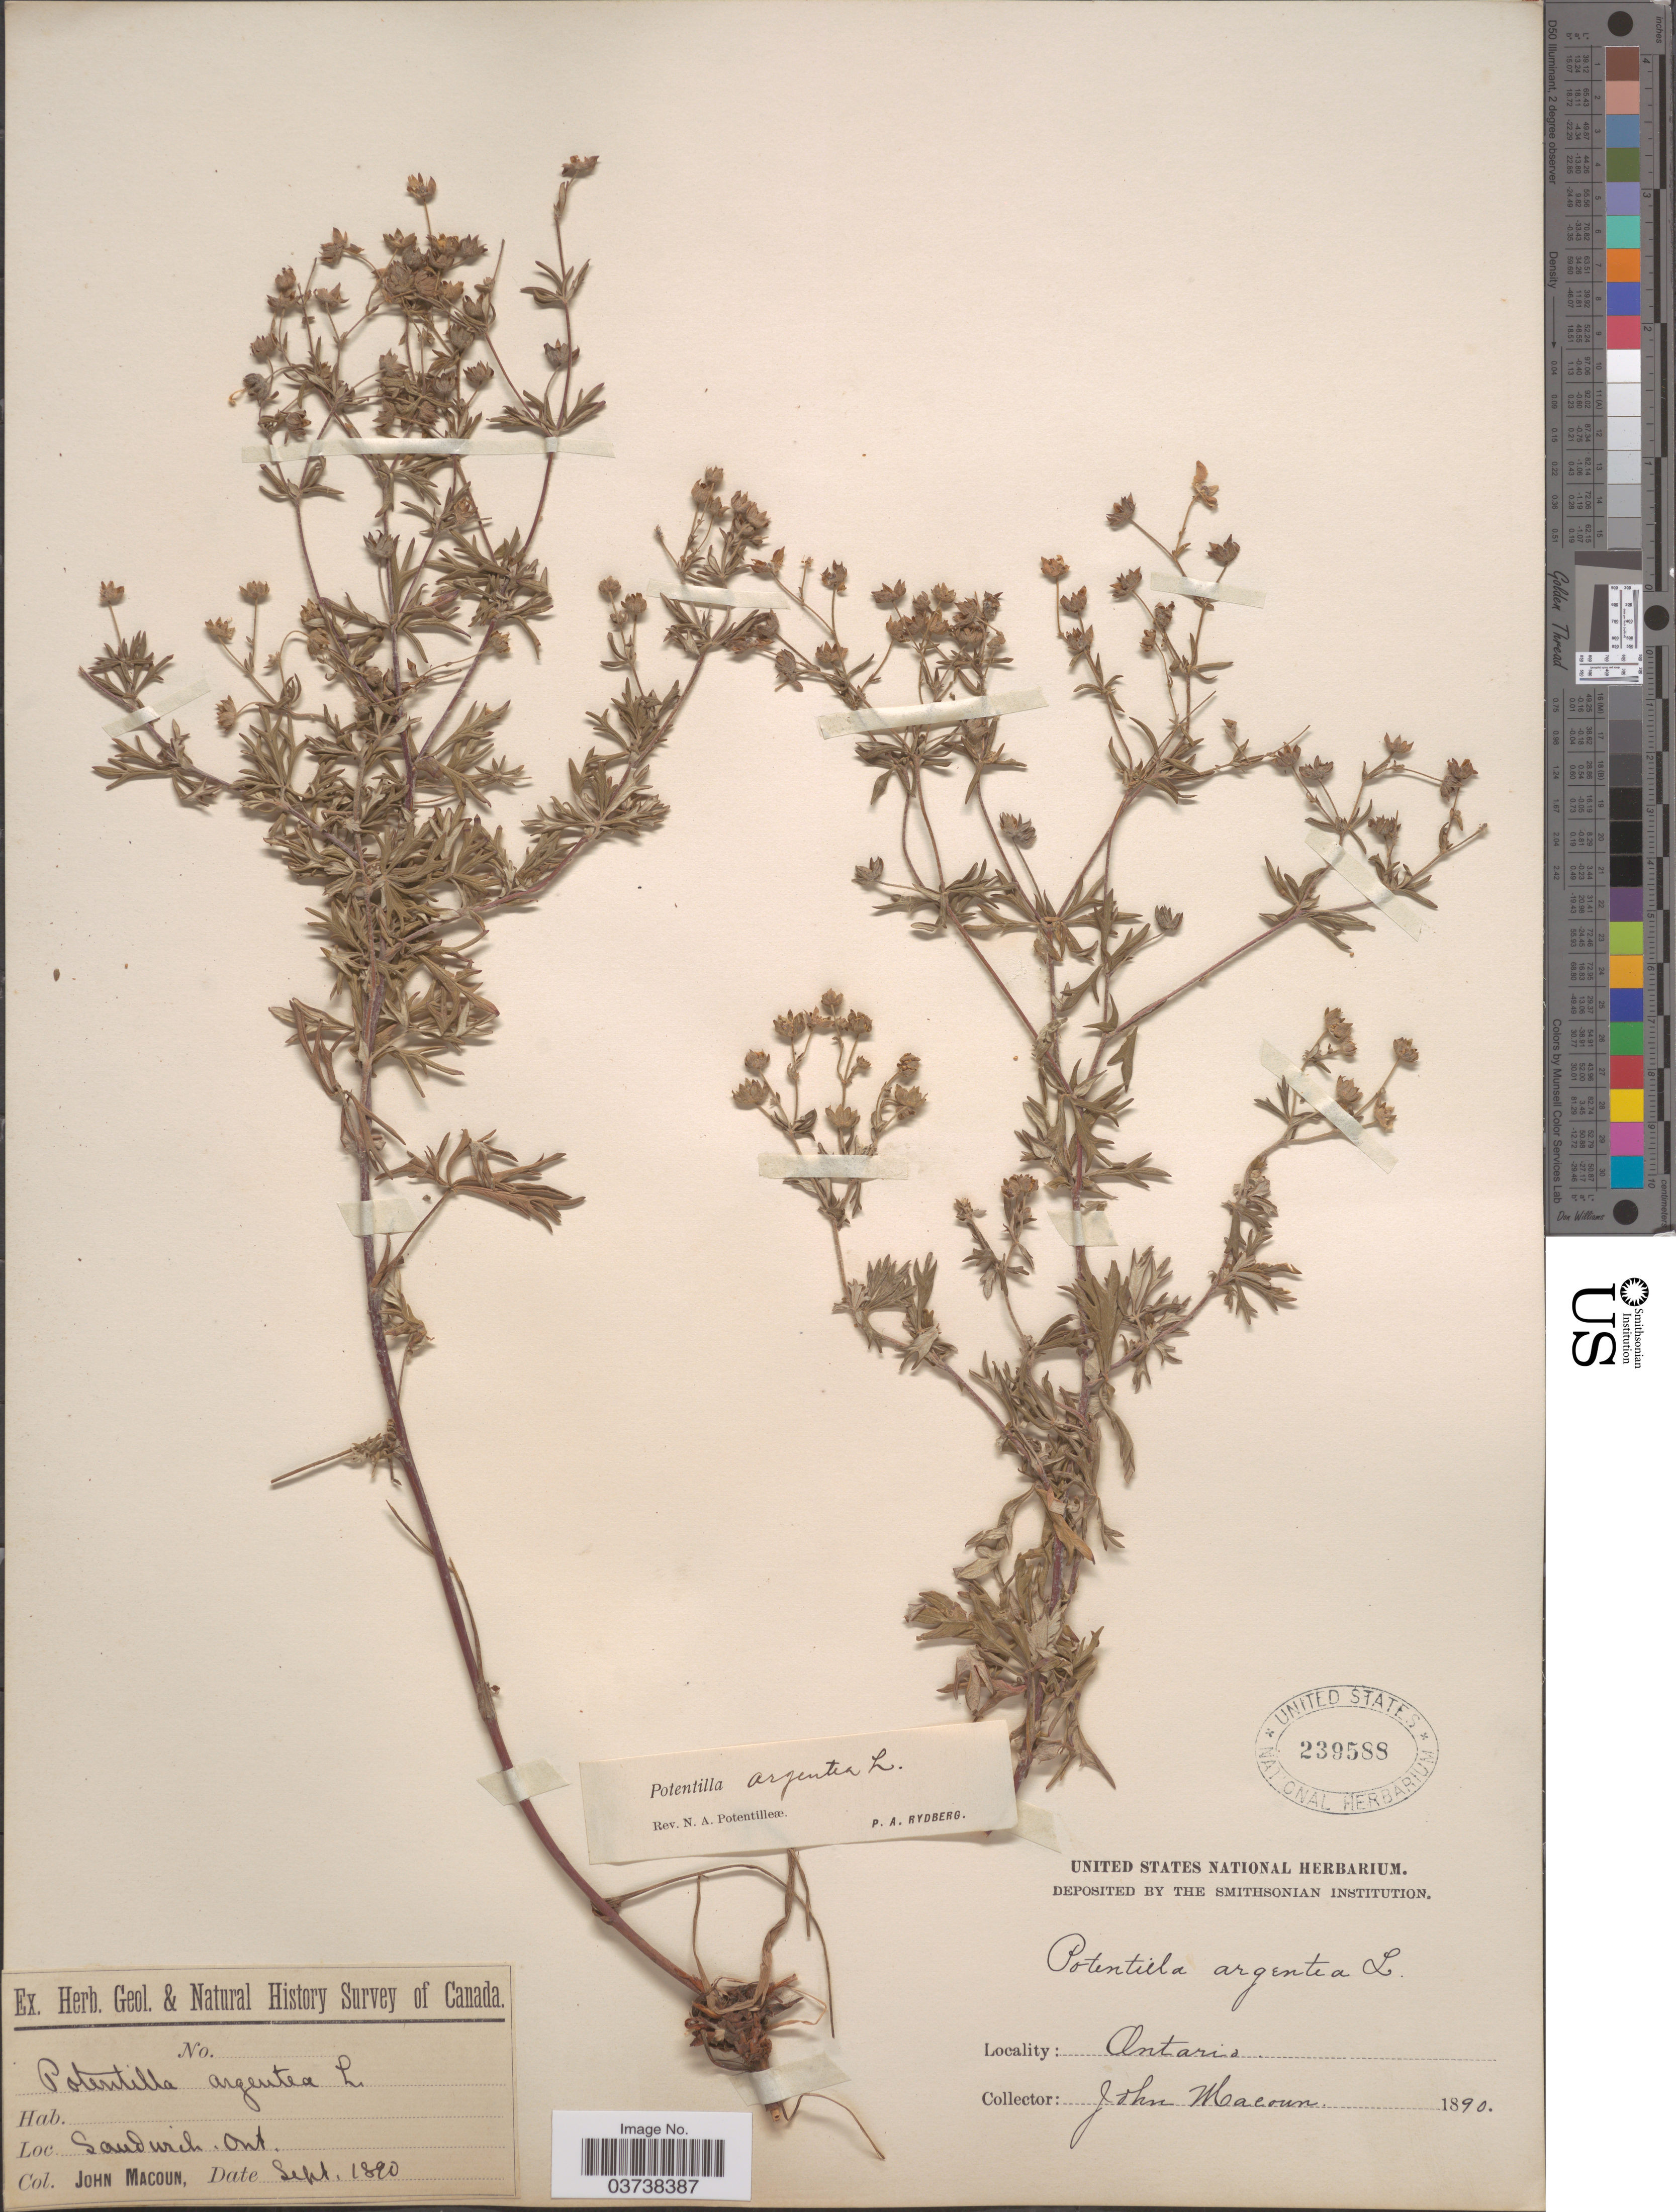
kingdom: Plantae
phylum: Tracheophyta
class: Magnoliopsida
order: Rosales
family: Rosaceae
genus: Potentilla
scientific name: Potentilla argentea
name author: L.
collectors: J. Macoun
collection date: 1890-09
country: Canada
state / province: Ontario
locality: Sandwich.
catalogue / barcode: US 239588